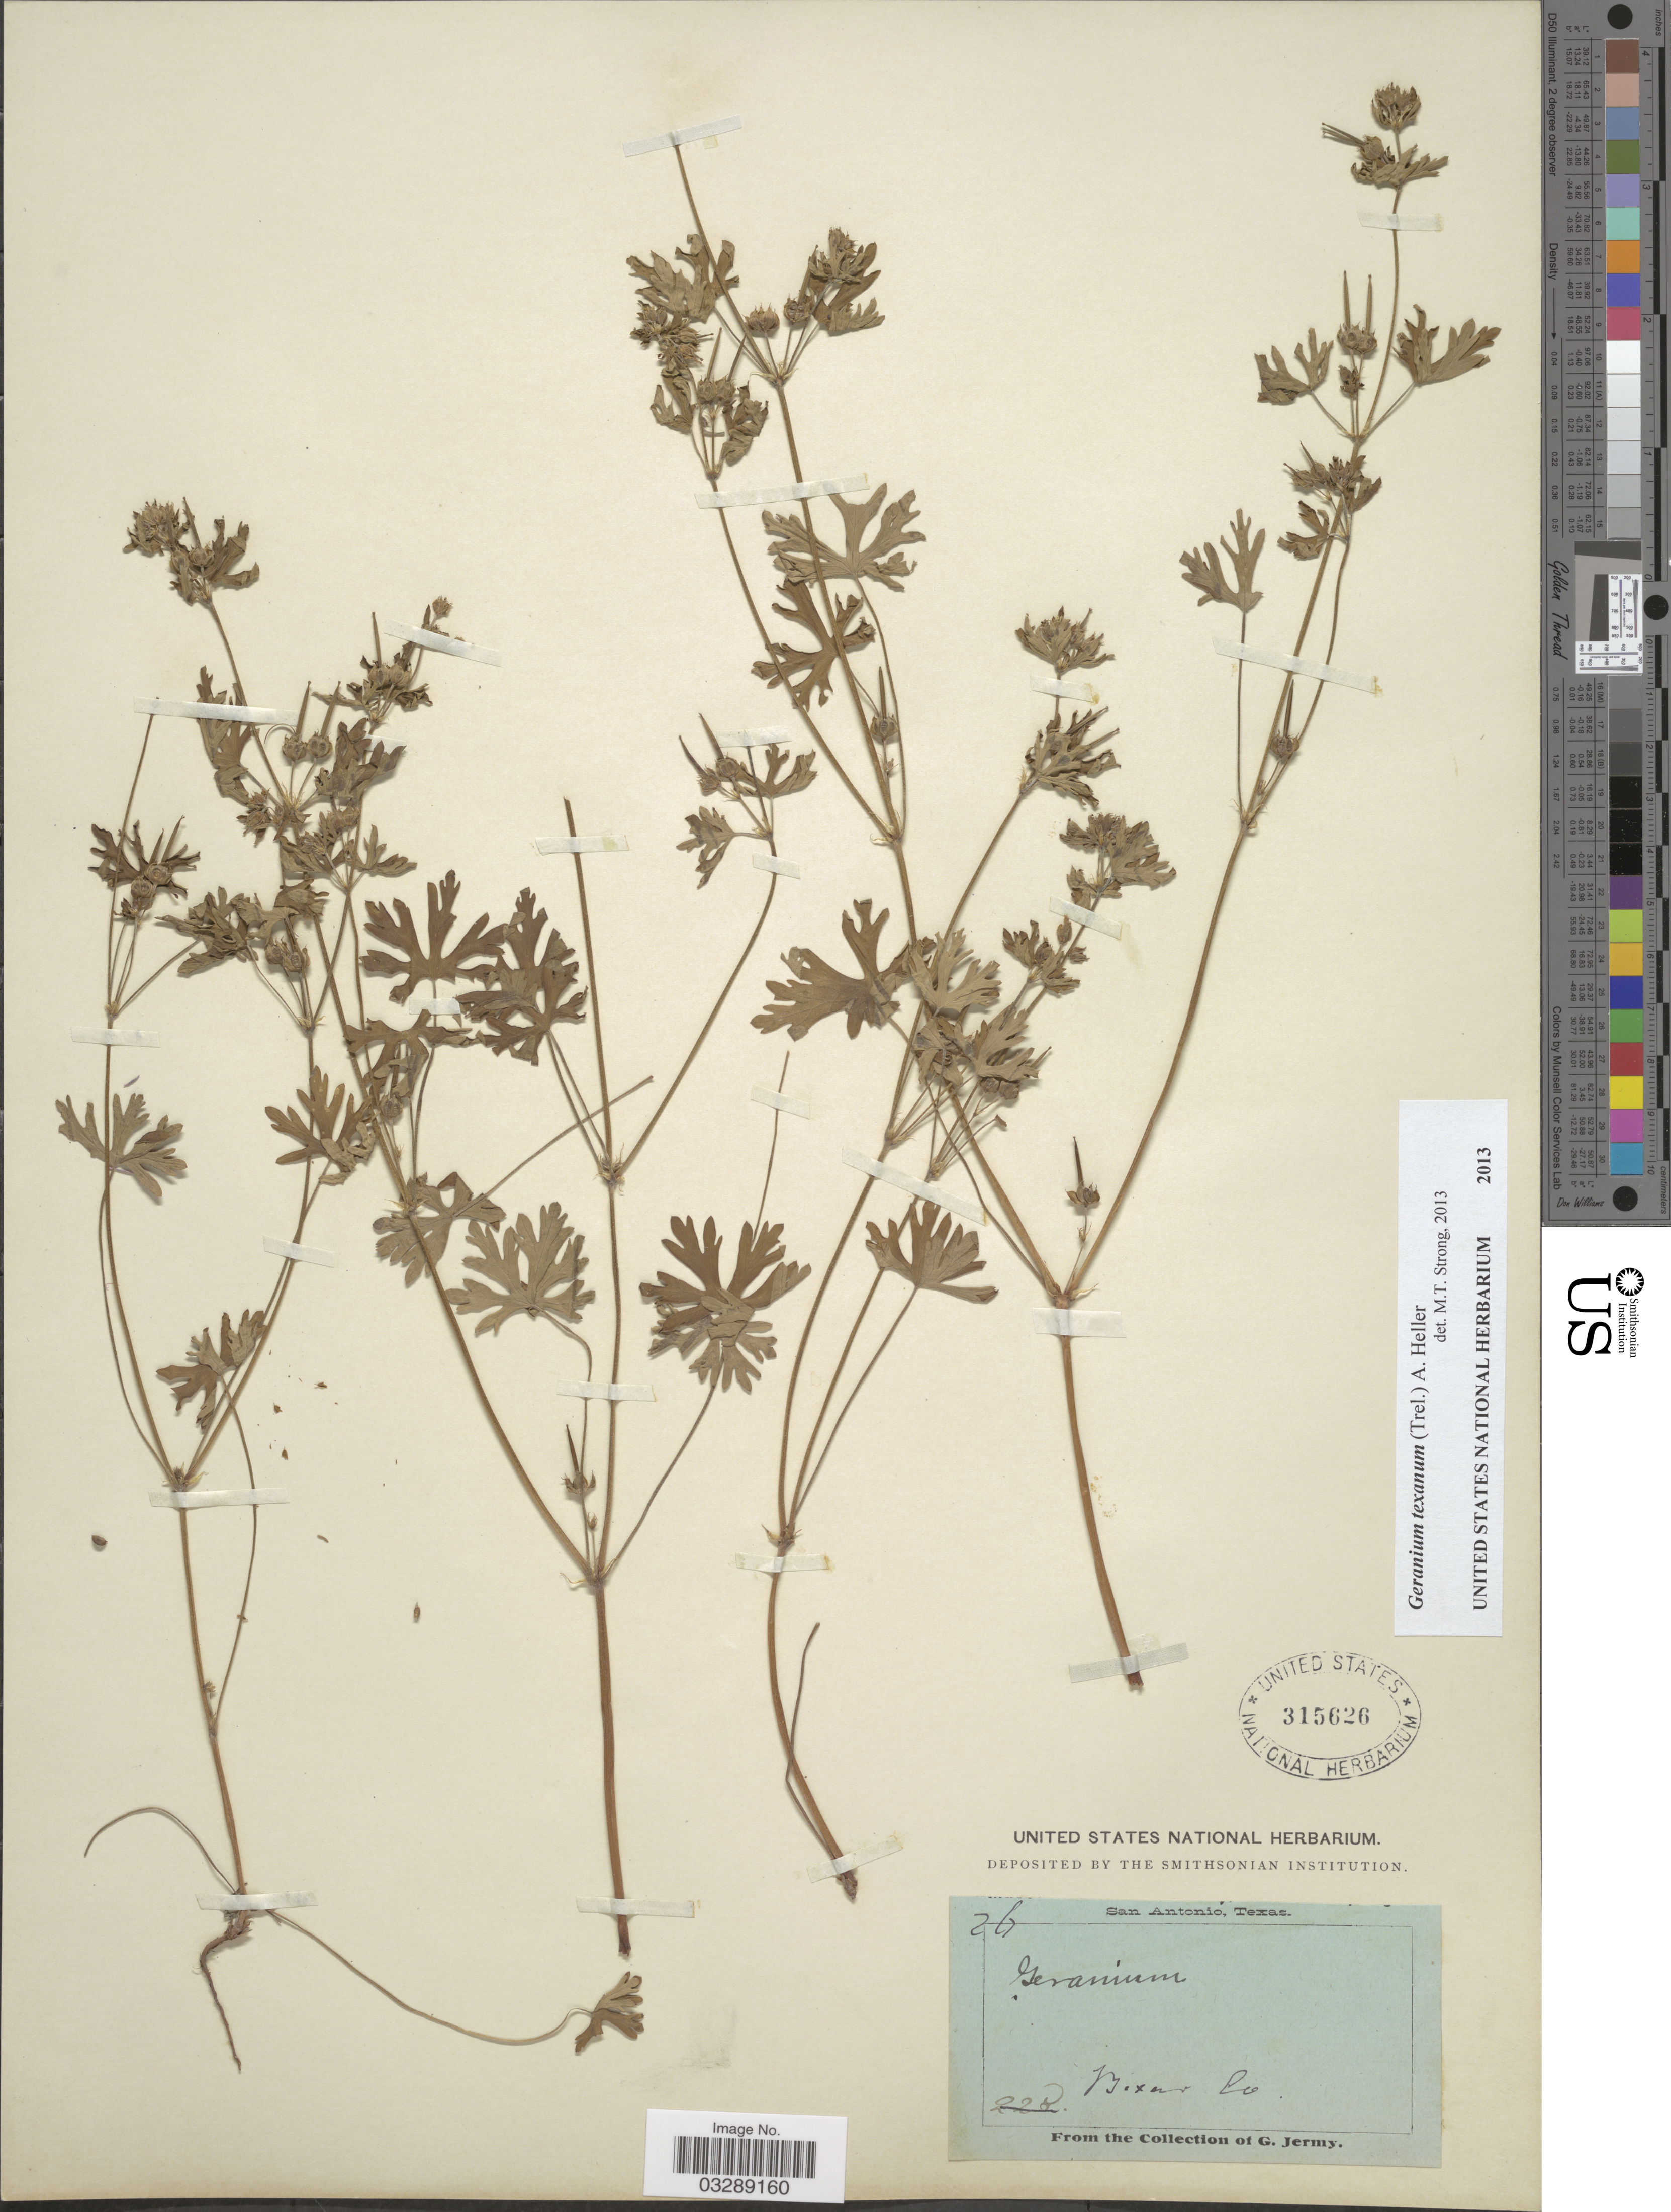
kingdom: Plantae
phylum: Tracheophyta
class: Magnoliopsida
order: Geraniales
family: Geraniaceae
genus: Geranium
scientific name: Geranium texanum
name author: (Trel.) A. Heller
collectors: G. Jermy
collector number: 26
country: United States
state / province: Texas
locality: San Antonio. Bexar Co.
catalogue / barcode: US 315626